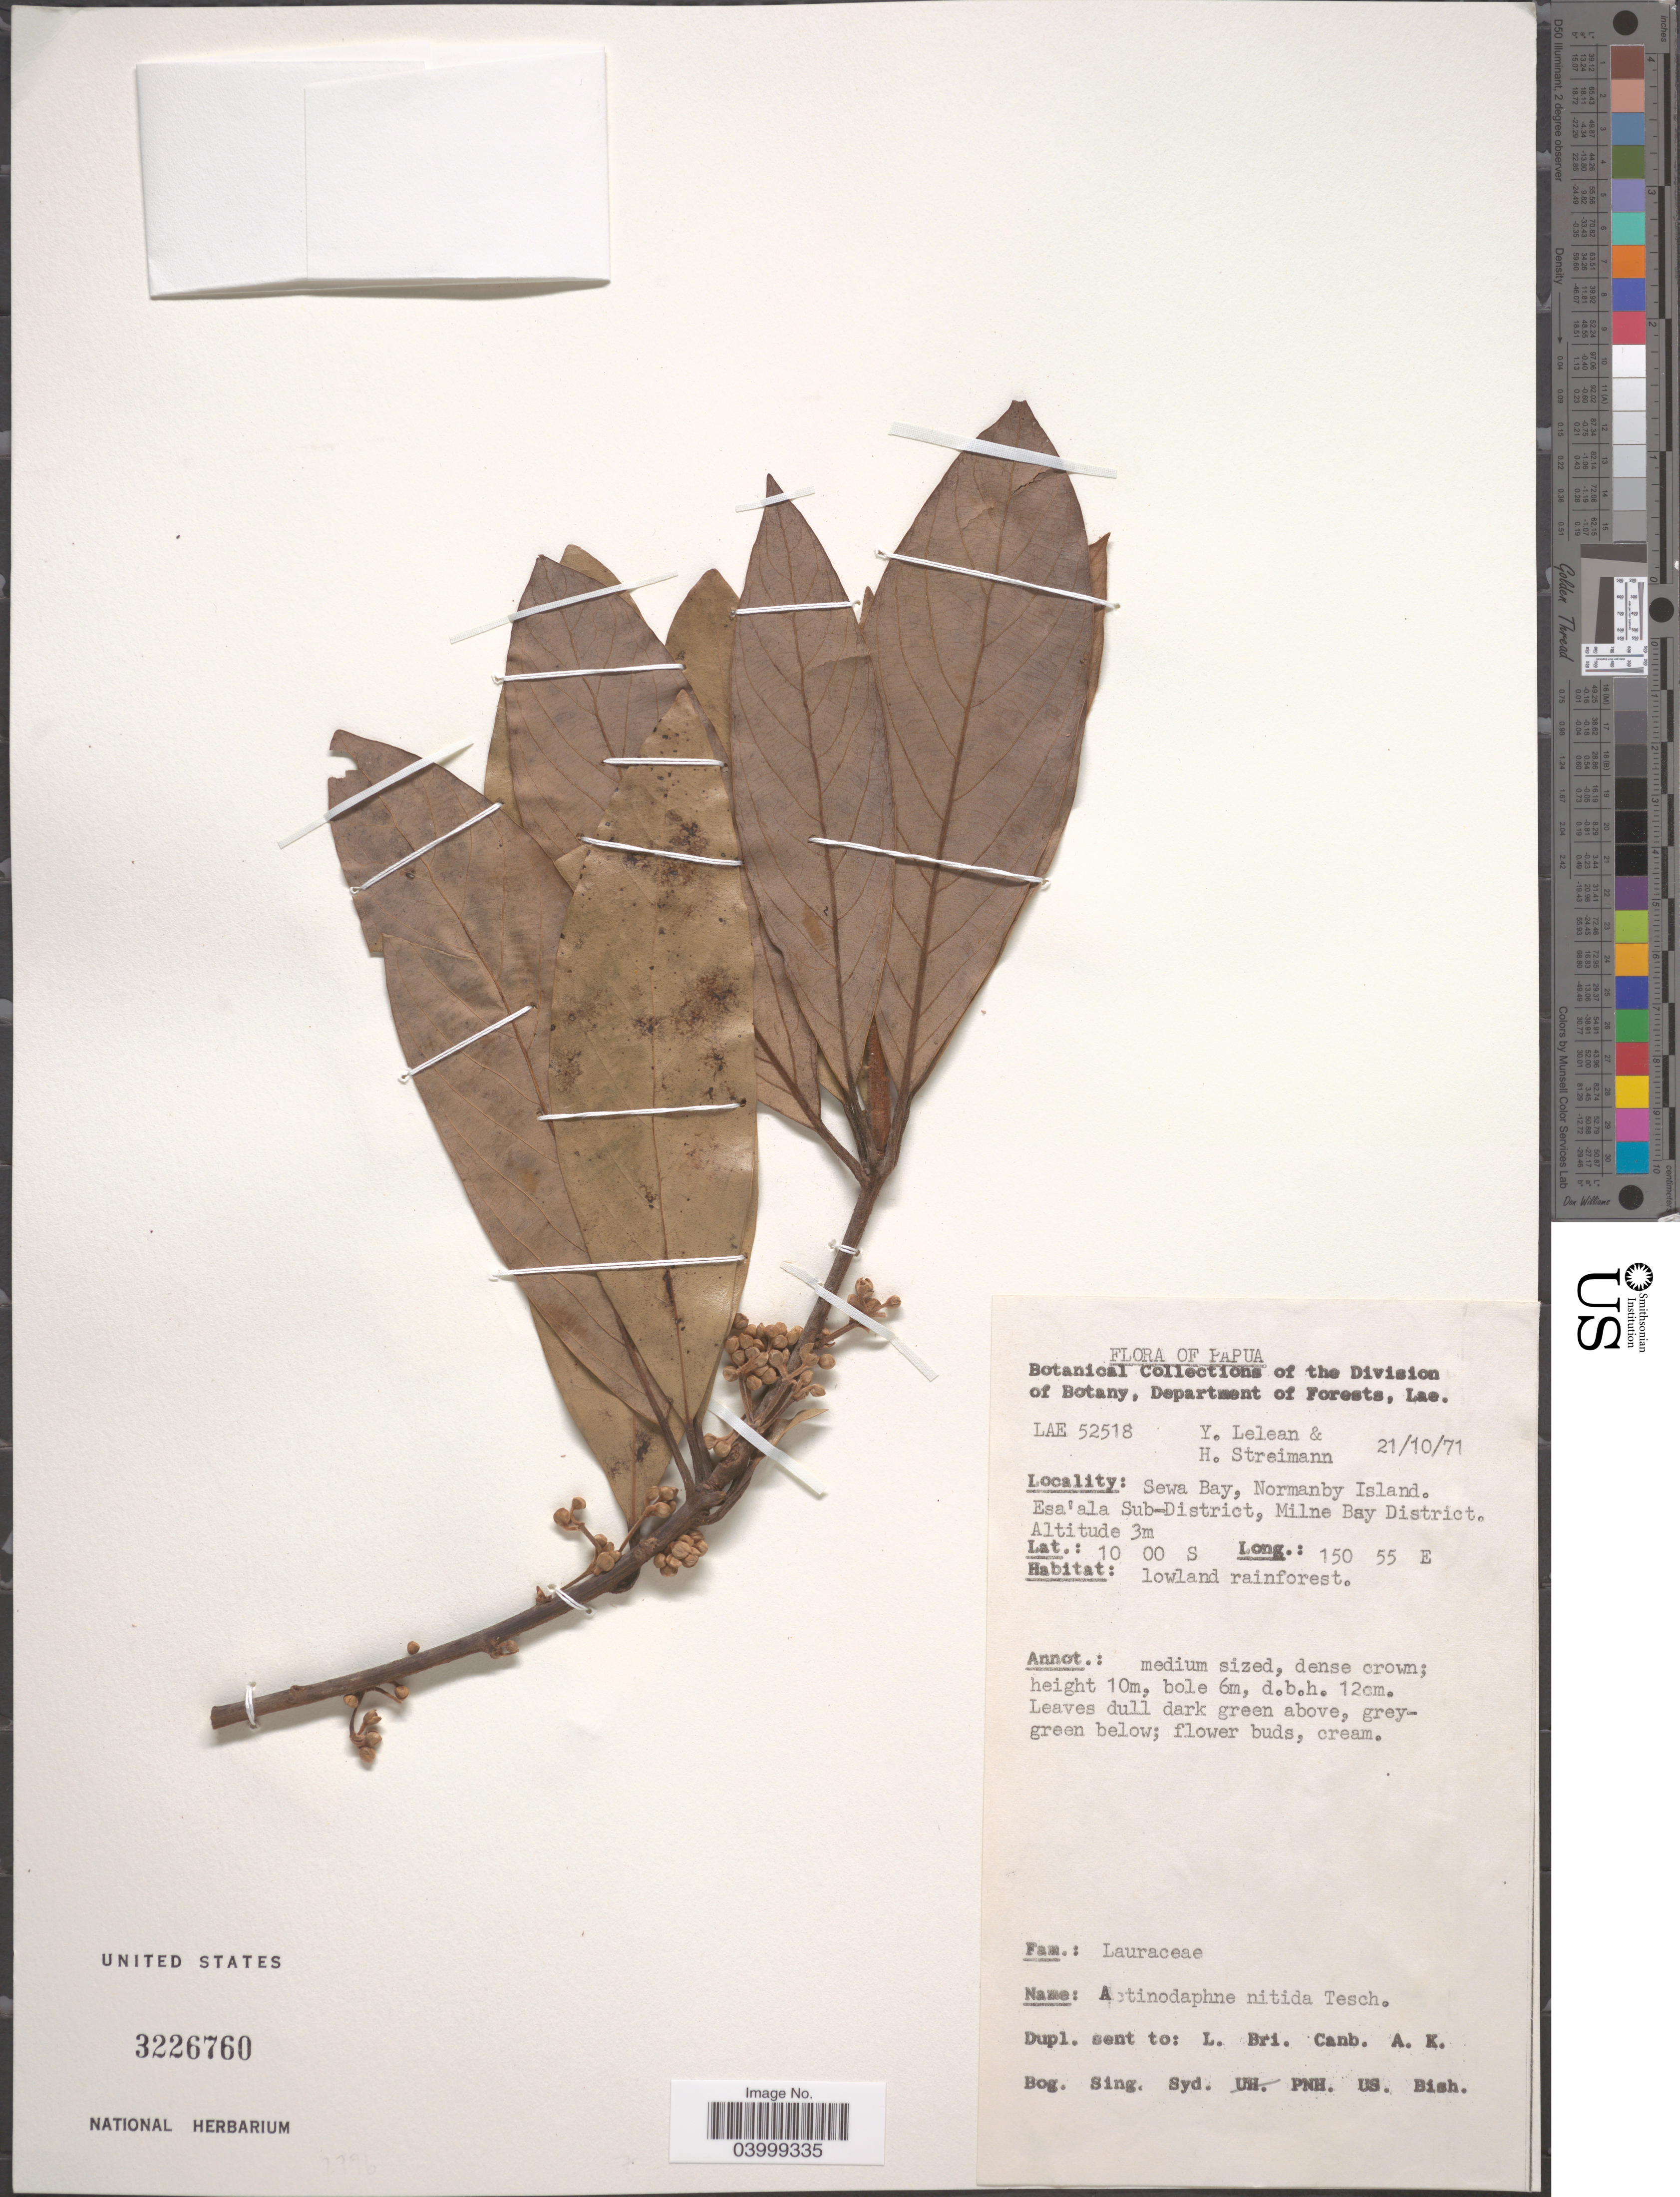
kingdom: Plantae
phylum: Tracheophyta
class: Magnoliopsida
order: Laurales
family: Lauraceae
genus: Actinodaphne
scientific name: Actinodaphne nitida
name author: Teschner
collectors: Y. Lelean & H. Streimann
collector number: LAE 52518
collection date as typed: Transcribed d/m/y: 21/10/71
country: Papua New Guinea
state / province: Milne Bay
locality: Papua. Sewa Bay, Normanby Island. Esa'ala Sub-District, Milne Bay District.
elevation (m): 3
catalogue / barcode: US 3226760